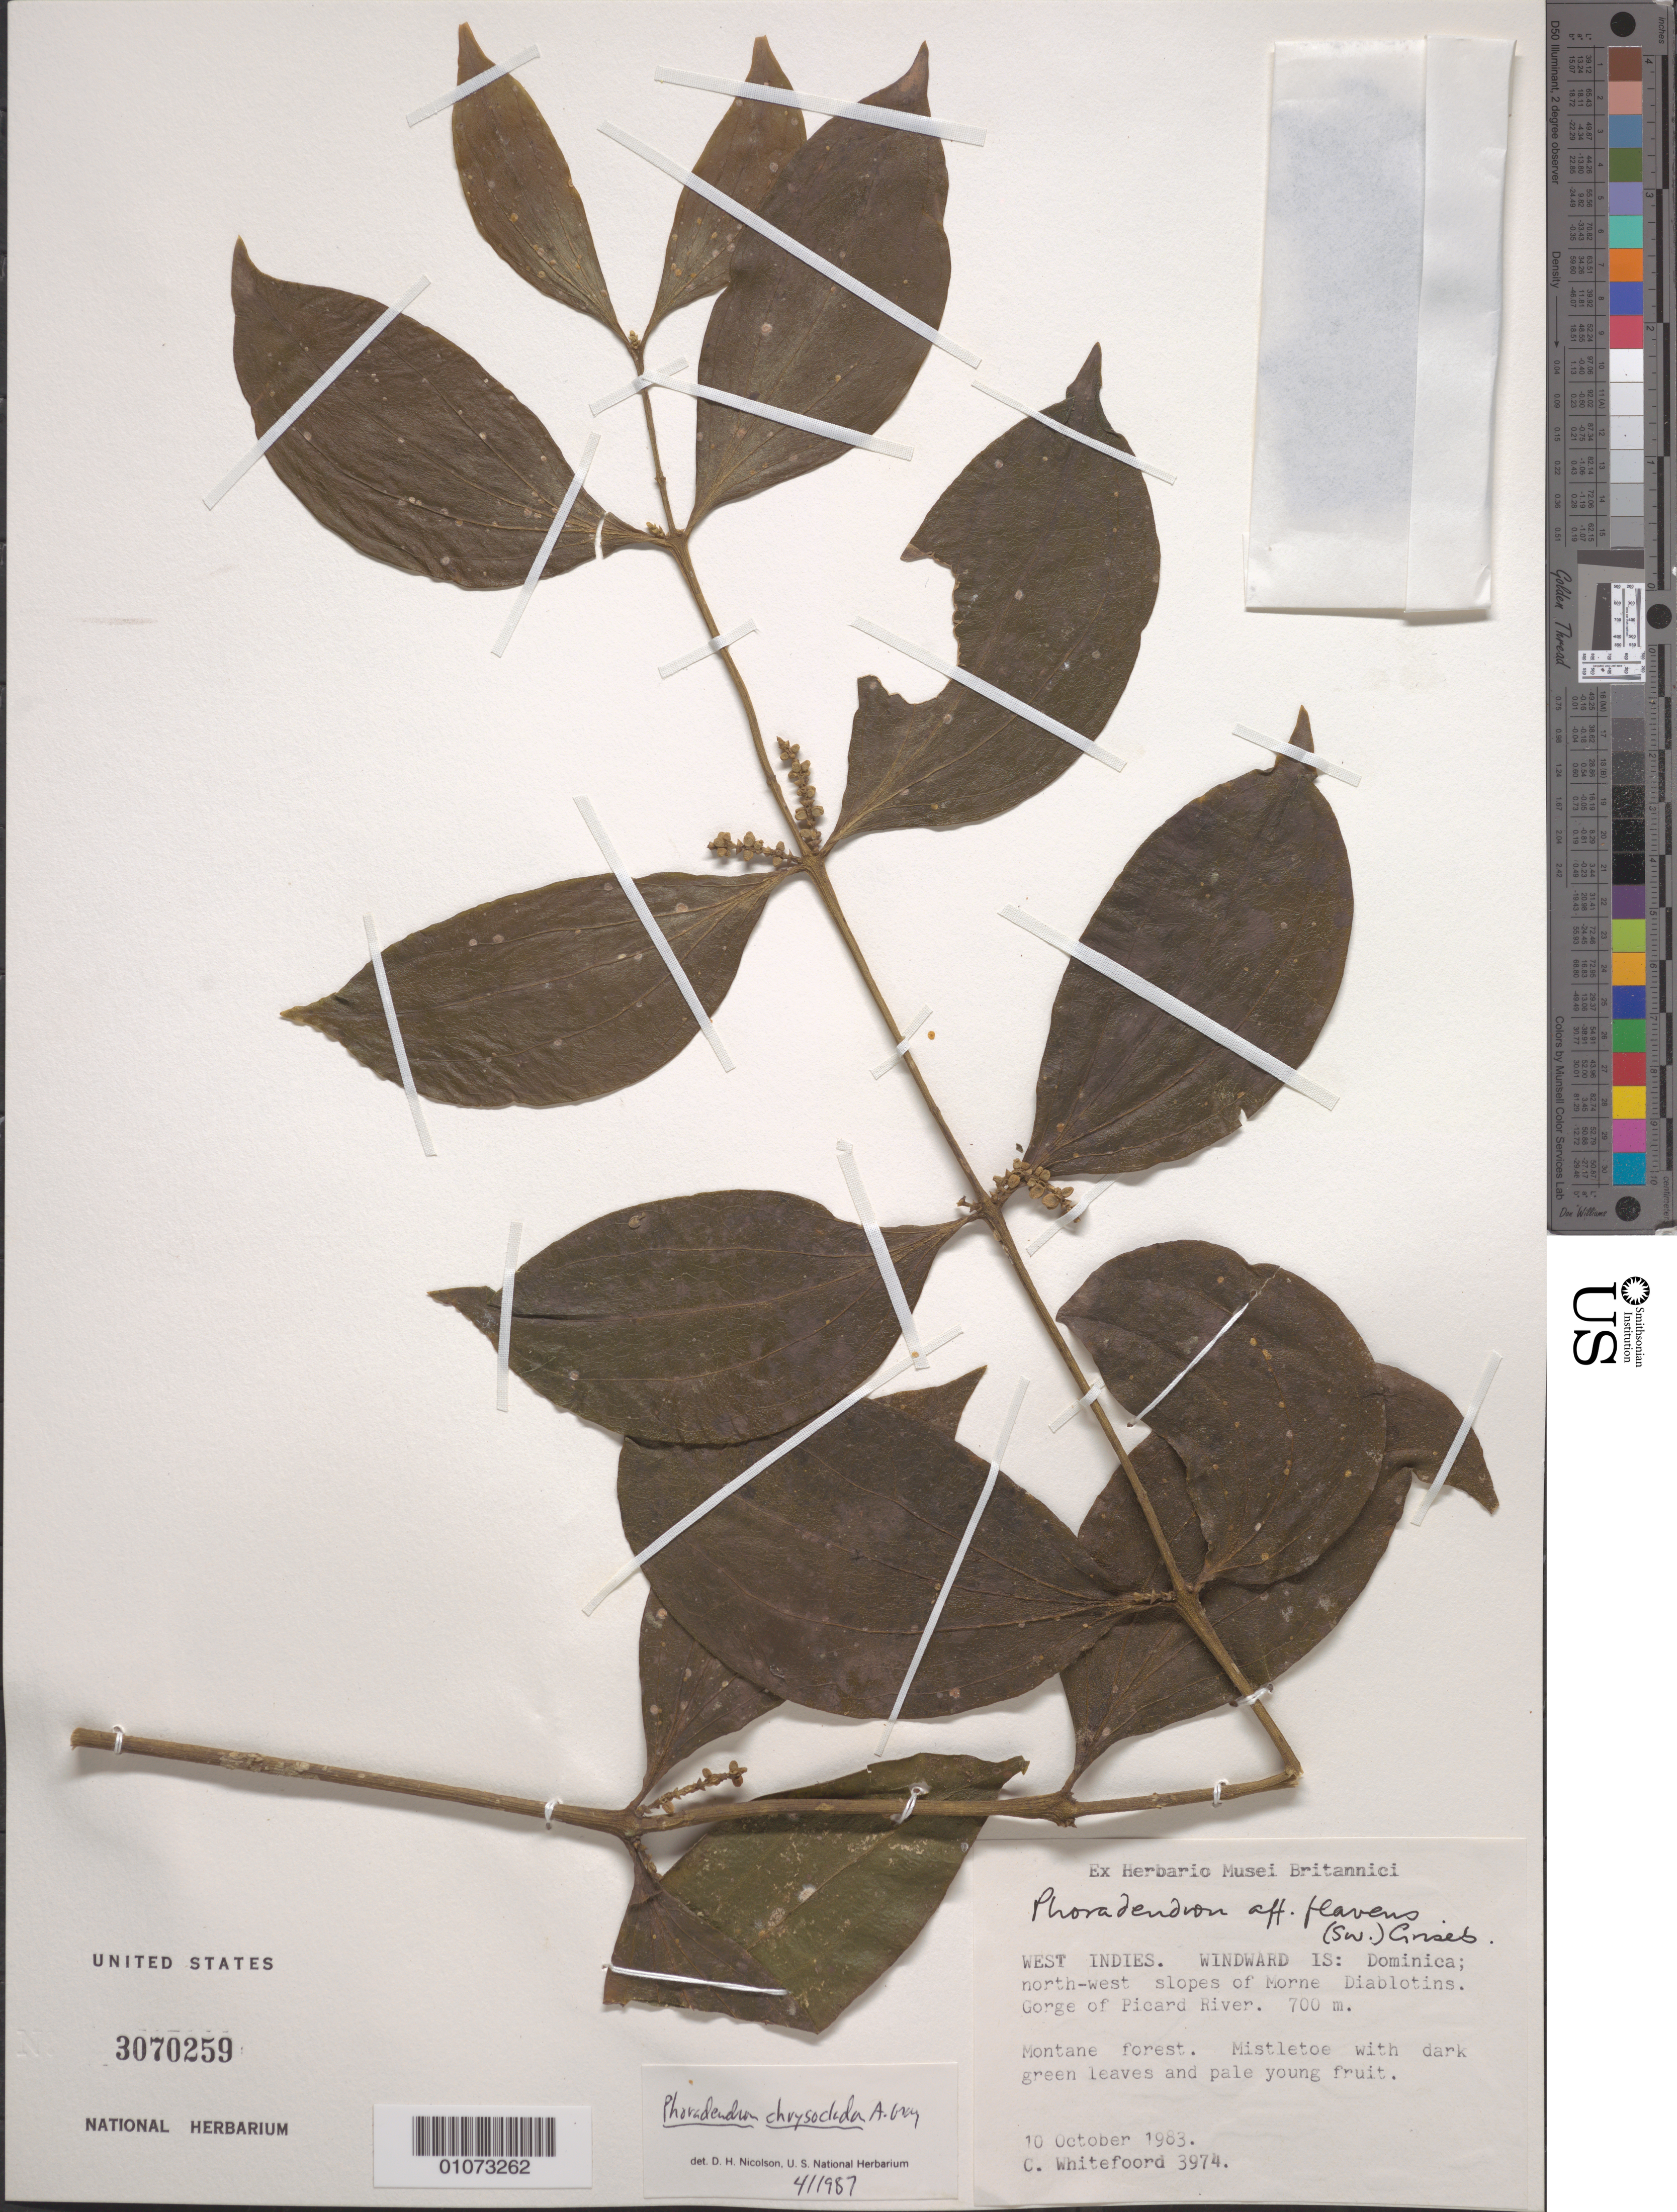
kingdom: Plantae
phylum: Tracheophyta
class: Magnoliopsida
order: Santalales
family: Viscaceae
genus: Phoradendron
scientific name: Phoradendron flavens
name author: (Sw.) Griseb.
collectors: C. Whitefoord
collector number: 3974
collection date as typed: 10 Oct 1983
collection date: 1983-10-10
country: Dominica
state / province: St. Andrew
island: Dominica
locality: NW slopes of Morne Diablotins. Gorge of Picard River.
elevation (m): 700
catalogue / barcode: US 3070259